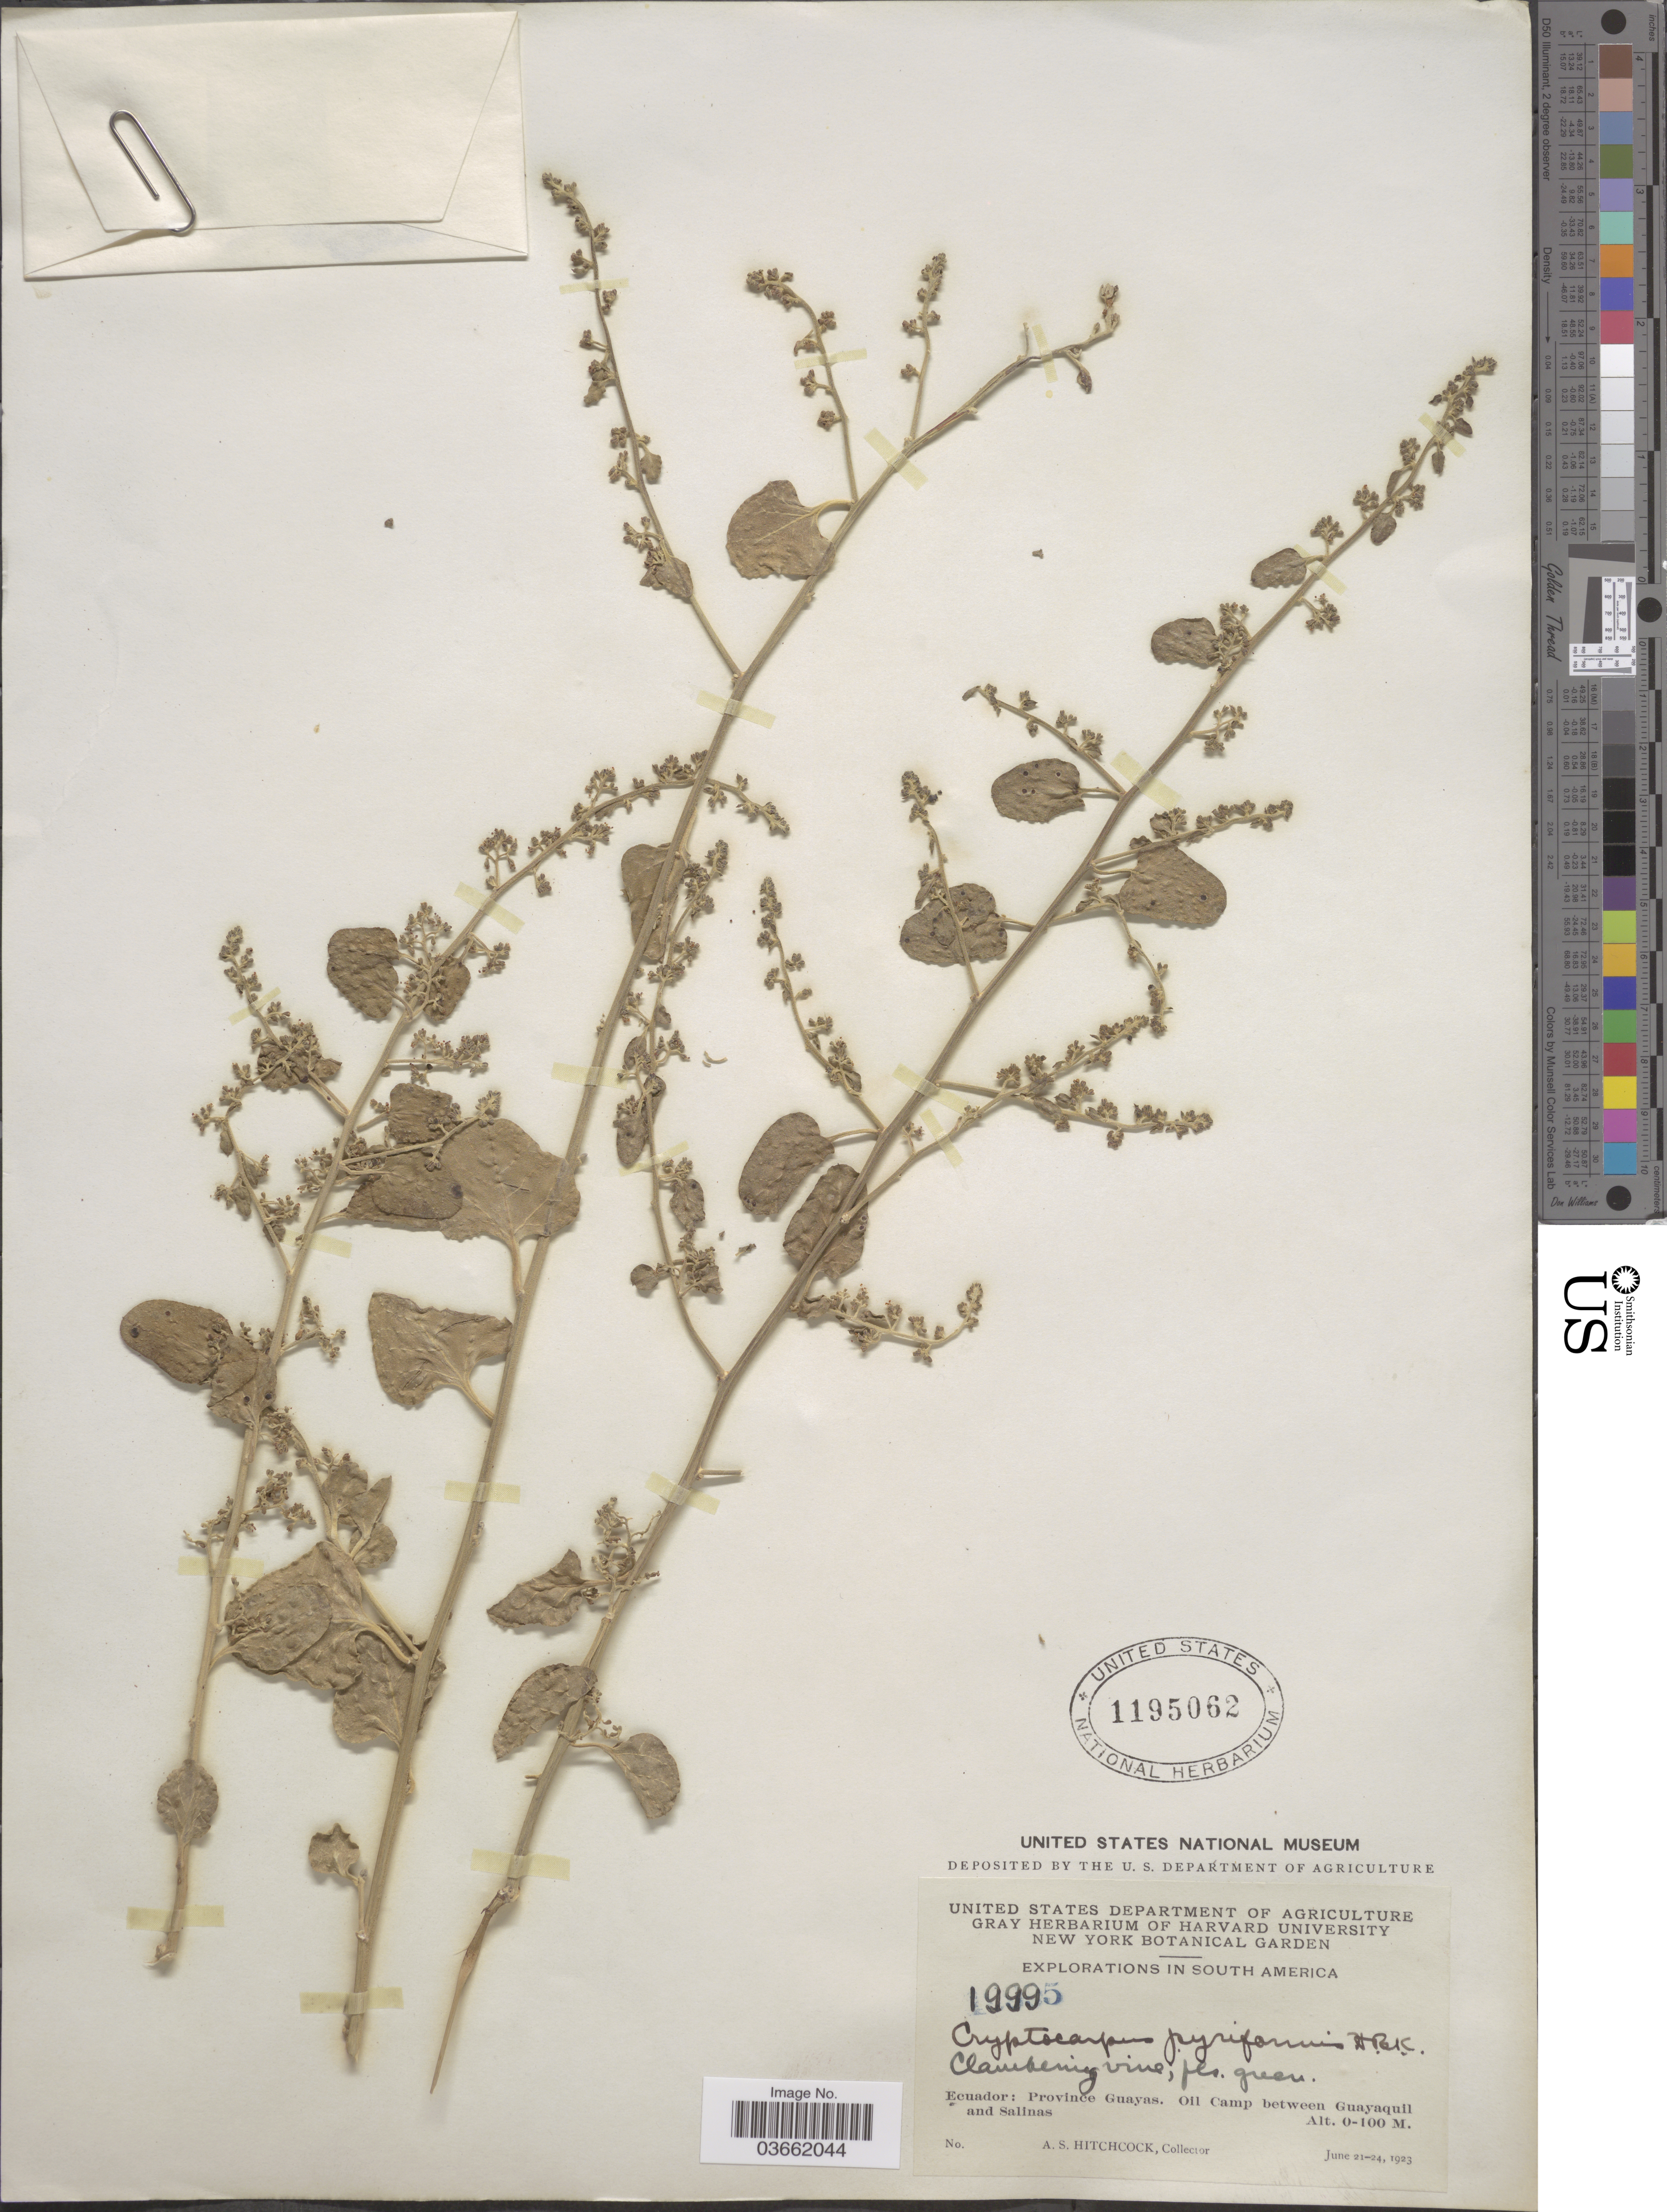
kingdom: Plantae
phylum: Tracheophyta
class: Magnoliopsida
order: Caryophyllales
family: Nyctaginaceae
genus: Cryptocarpus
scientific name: Cryptocarpus pyriformis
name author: Kunth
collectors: A. S. Hitchcock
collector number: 19995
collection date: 1923-06-21/1923-06-24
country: Ecuador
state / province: Guayas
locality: Oil Camp between Guayaquil and Salinas.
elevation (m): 0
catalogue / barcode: US 1195062